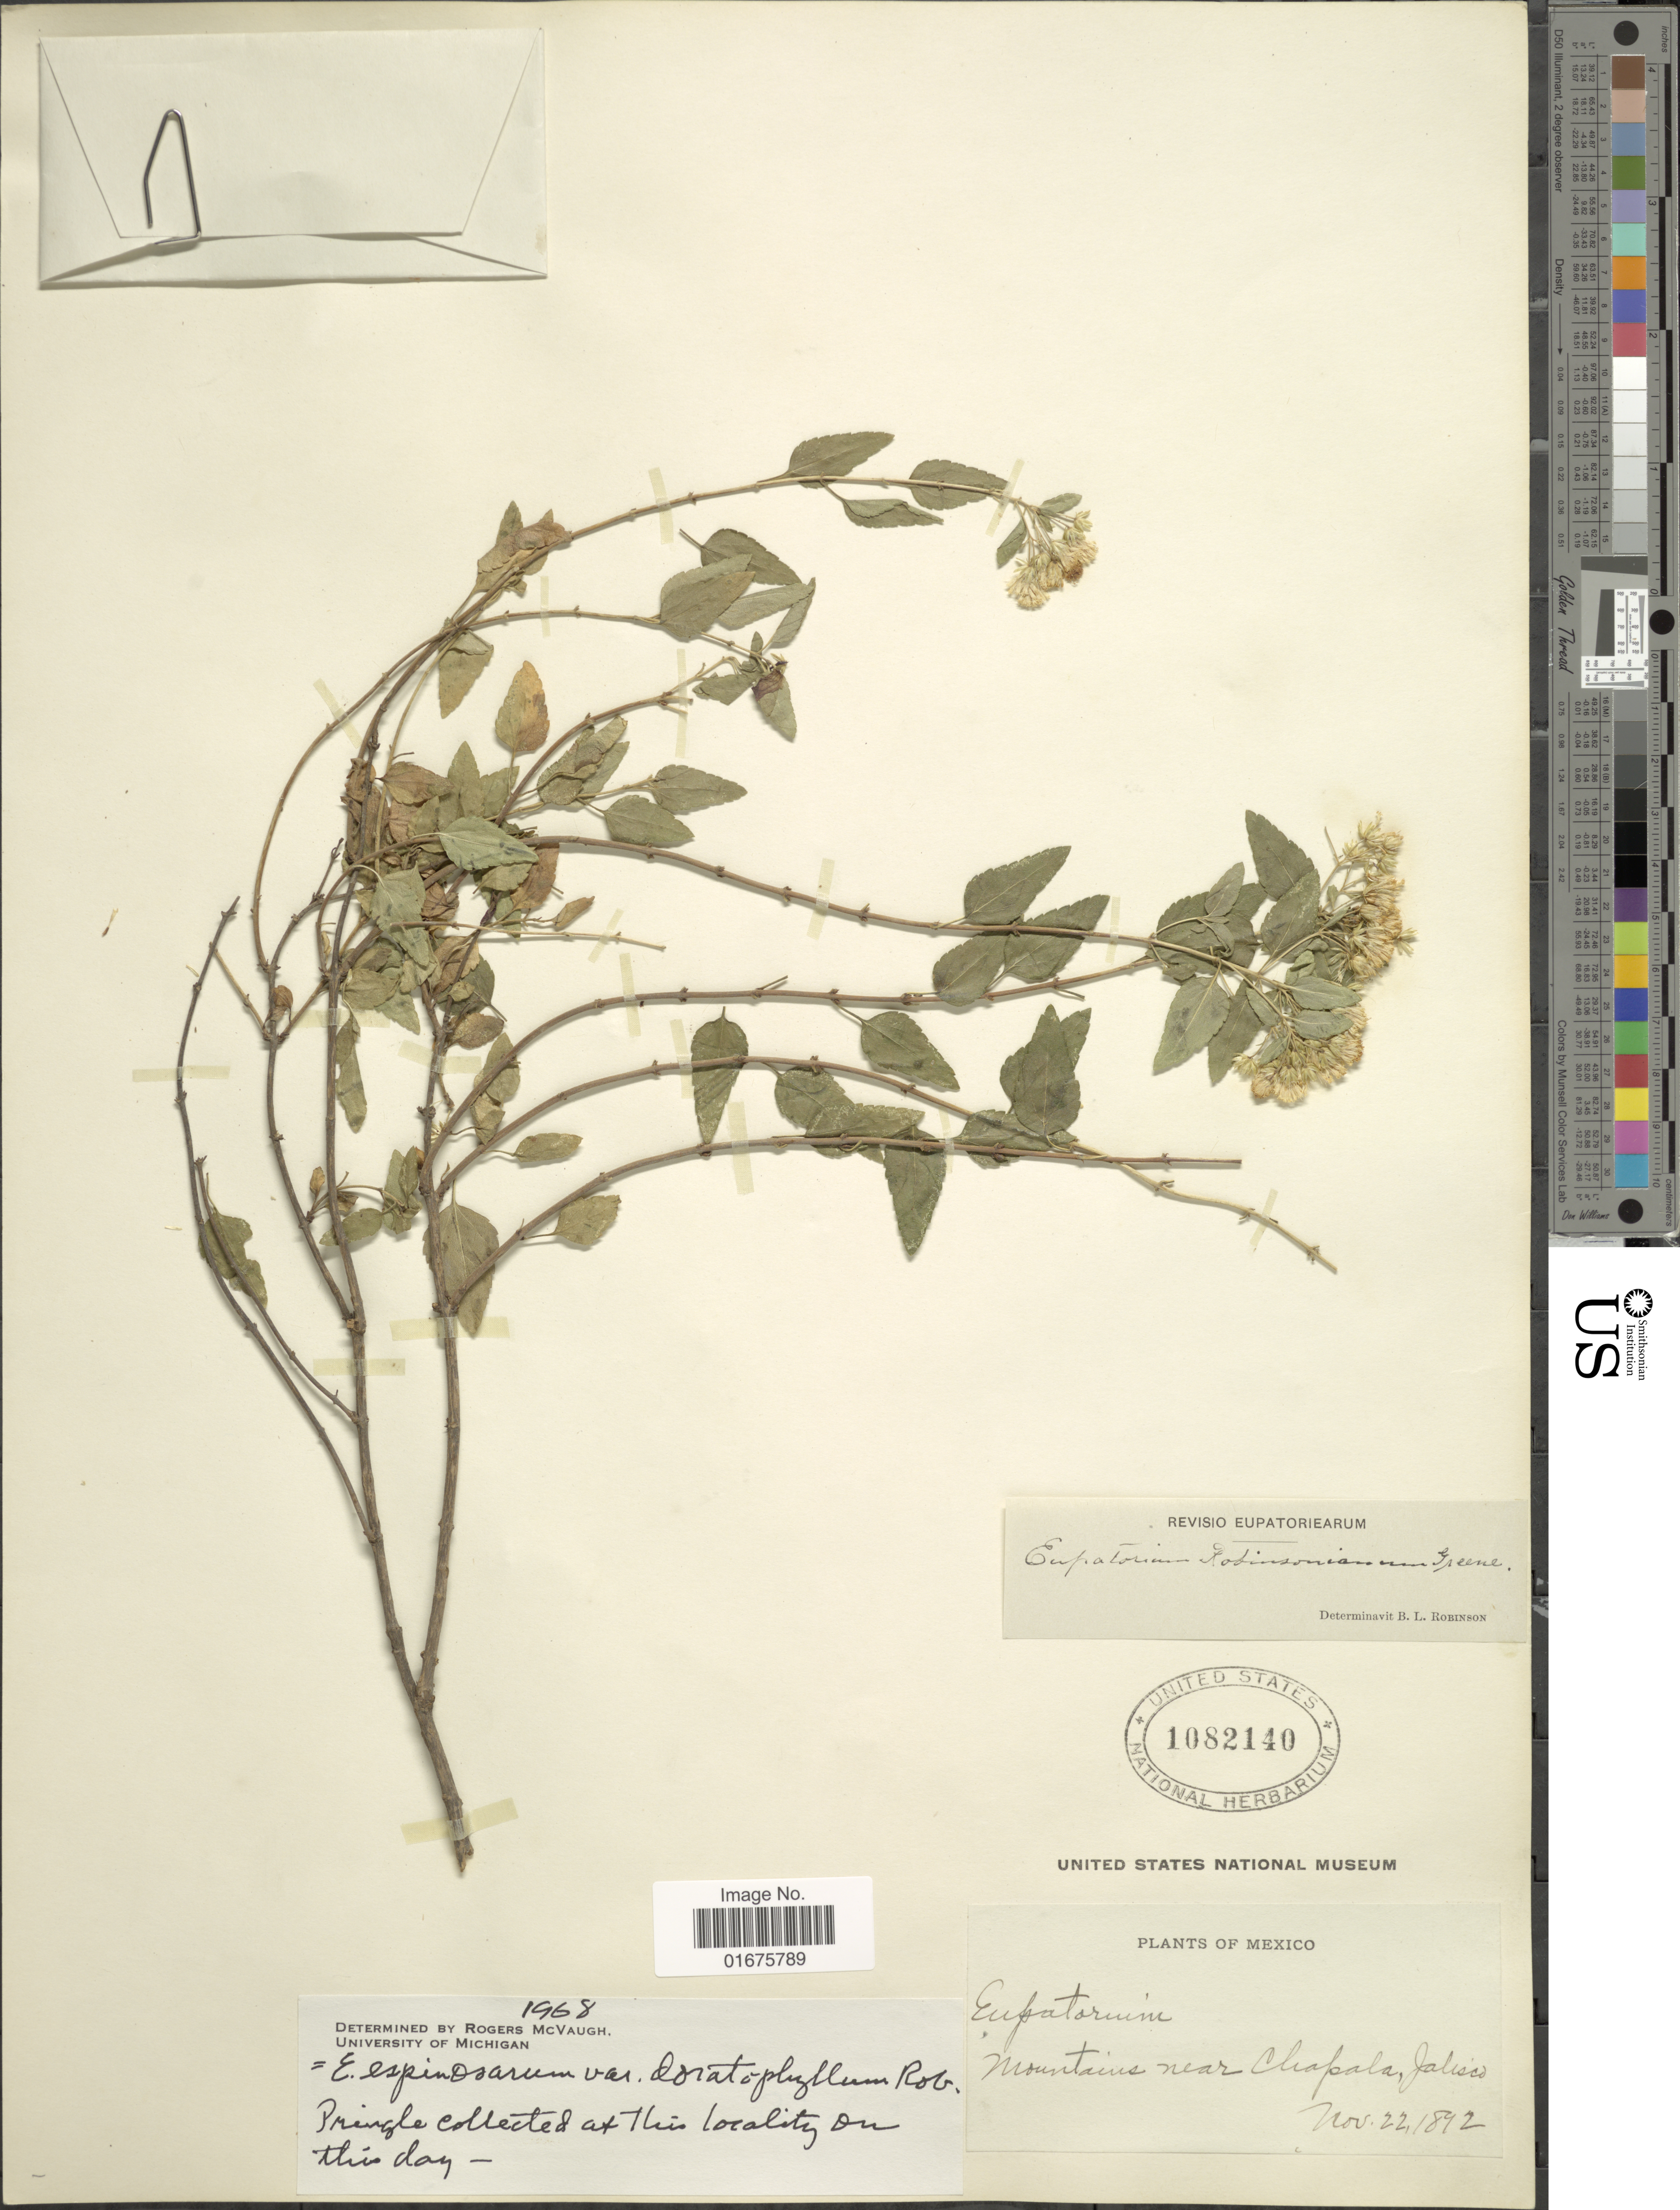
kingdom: Plantae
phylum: Tracheophyta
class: Magnoliopsida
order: Asterales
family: Asteraceae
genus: Ageratina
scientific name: Ageratina espinosarum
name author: (A. Gray) R.M. King & H. Rob.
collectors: -- Pringle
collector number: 1968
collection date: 1892-11-22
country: Mexico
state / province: Jalisco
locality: Mountain near Chapala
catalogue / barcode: US 1082140